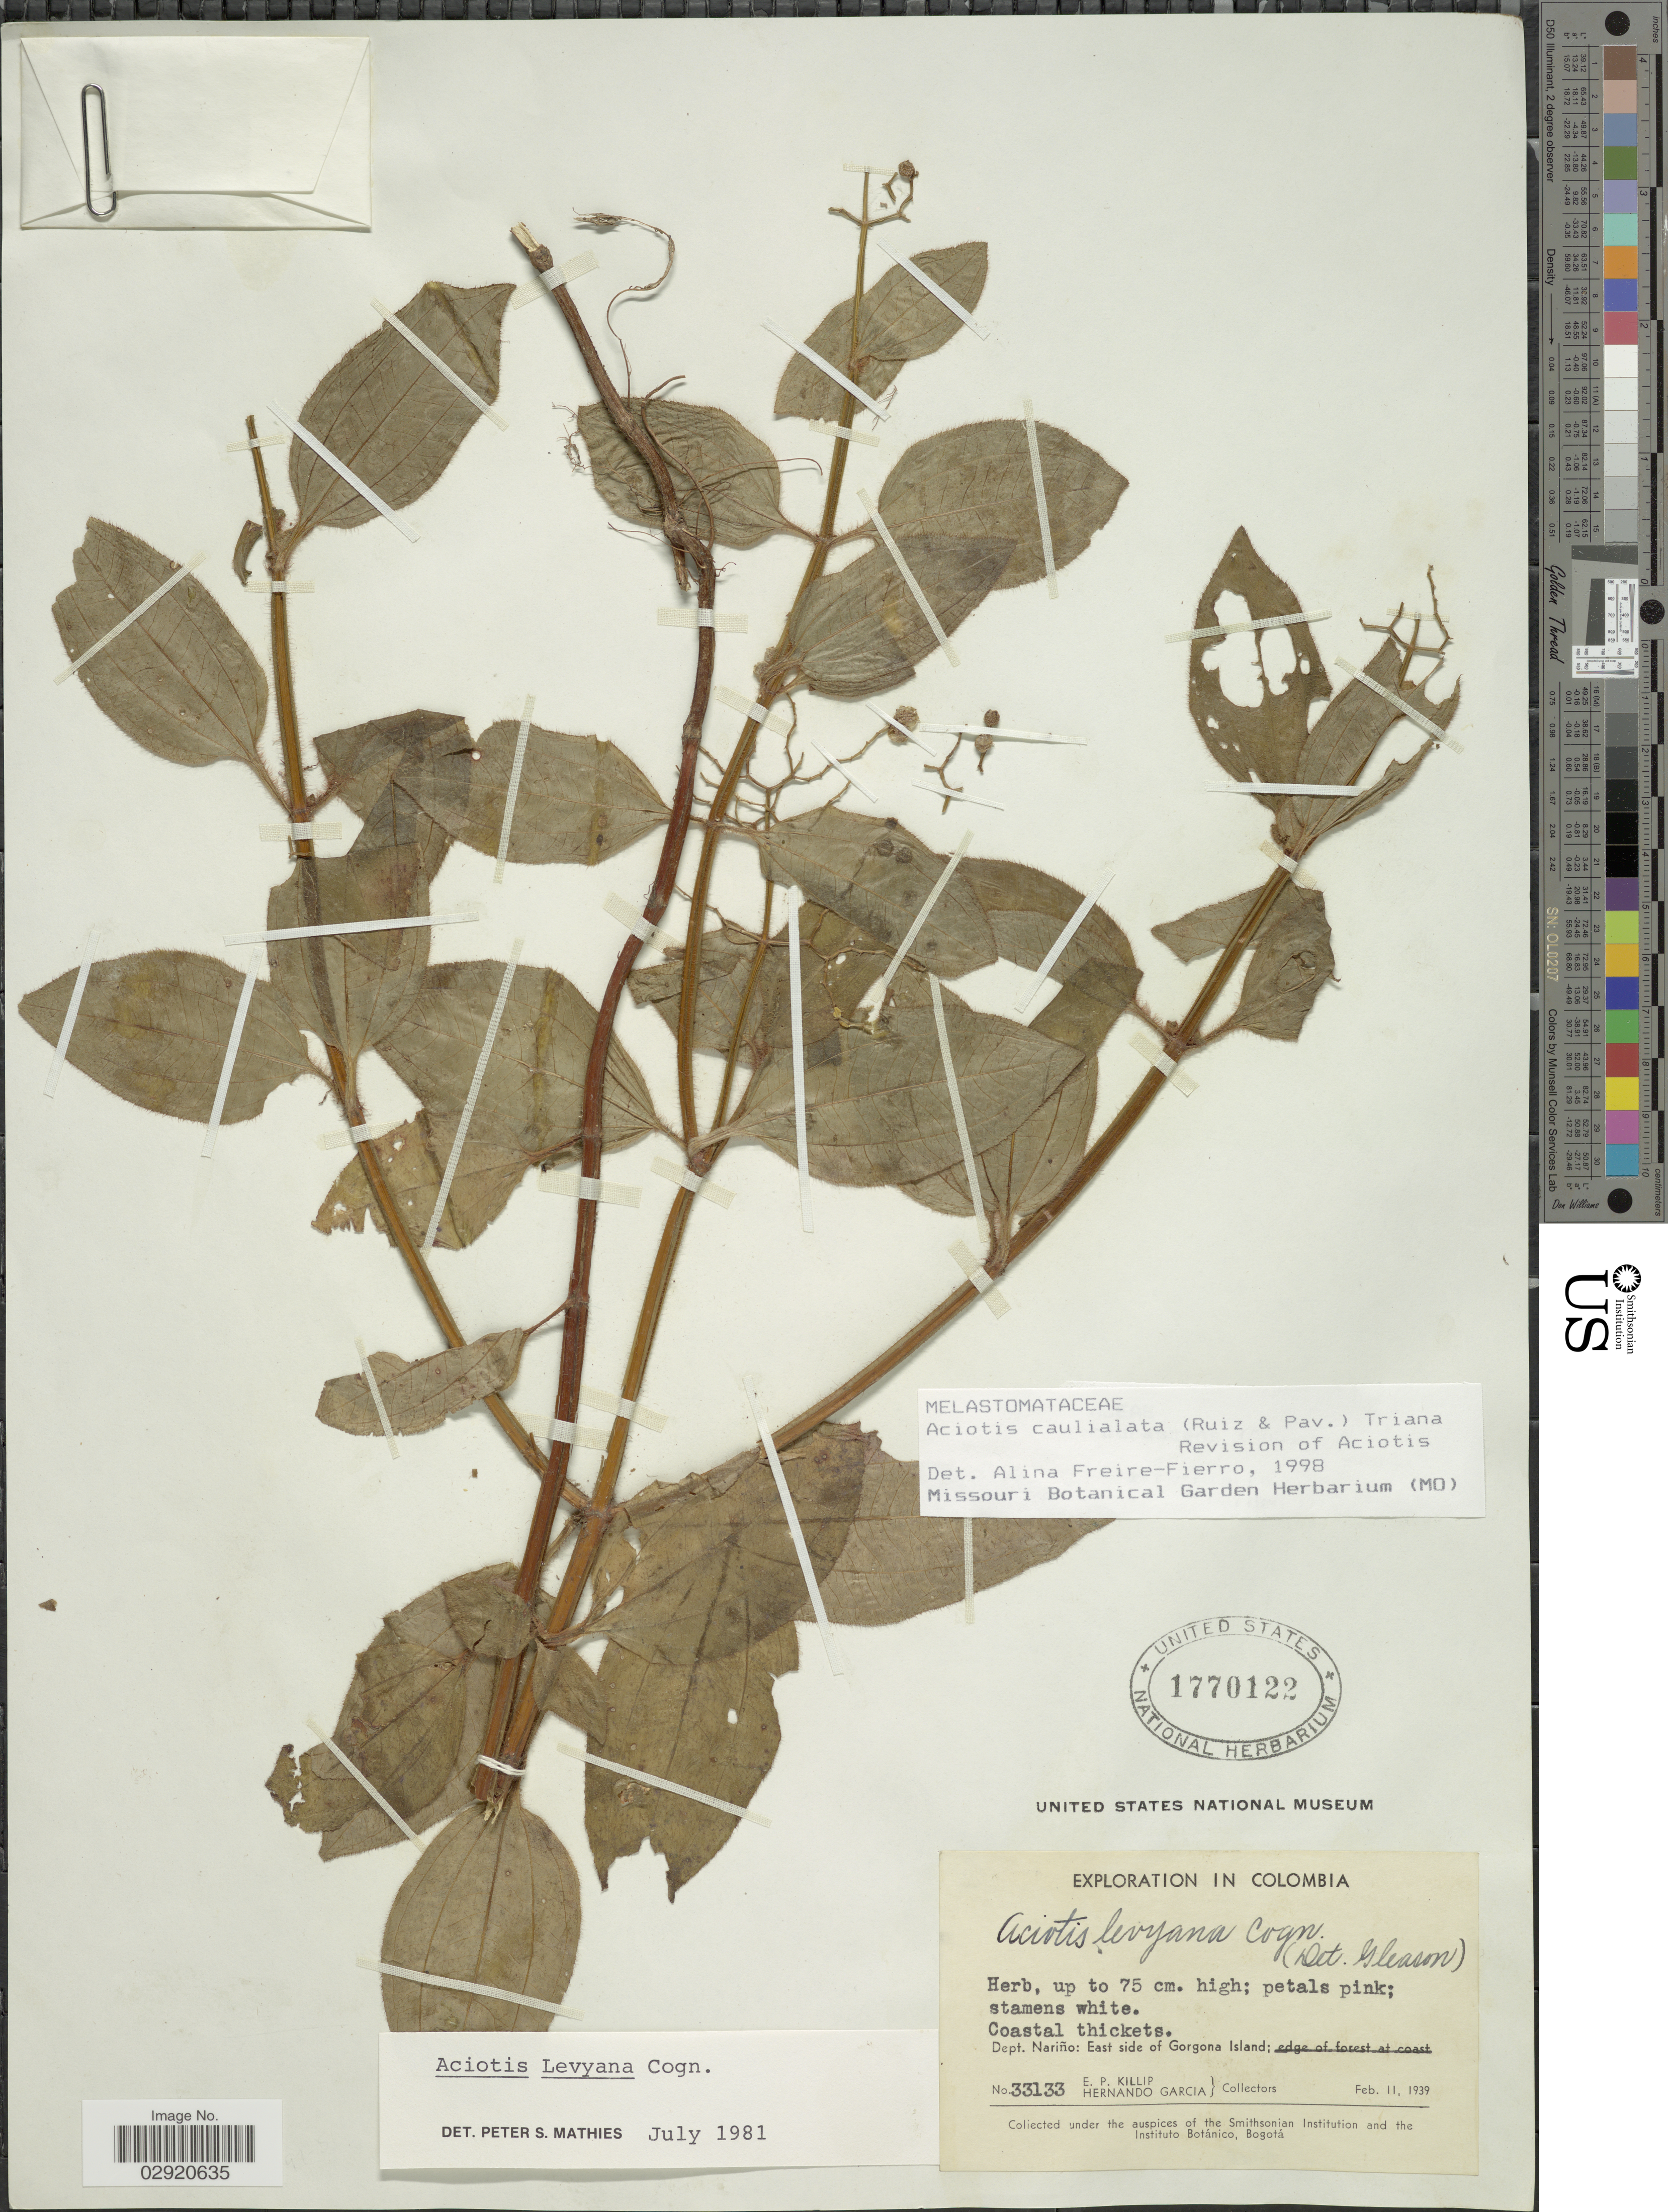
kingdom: Plantae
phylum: Tracheophyta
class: Magnoliopsida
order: Myrtales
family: Melastomataceae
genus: Aciotis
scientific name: Aciotis rubricaulis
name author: (Mart. ex DC.) Triana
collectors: E. P. Killip & H. Garcia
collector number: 33133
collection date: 1939-02-11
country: Colombia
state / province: Nariño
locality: Dept. Nariño: East side of Gorgona Island.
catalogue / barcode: US 1770122